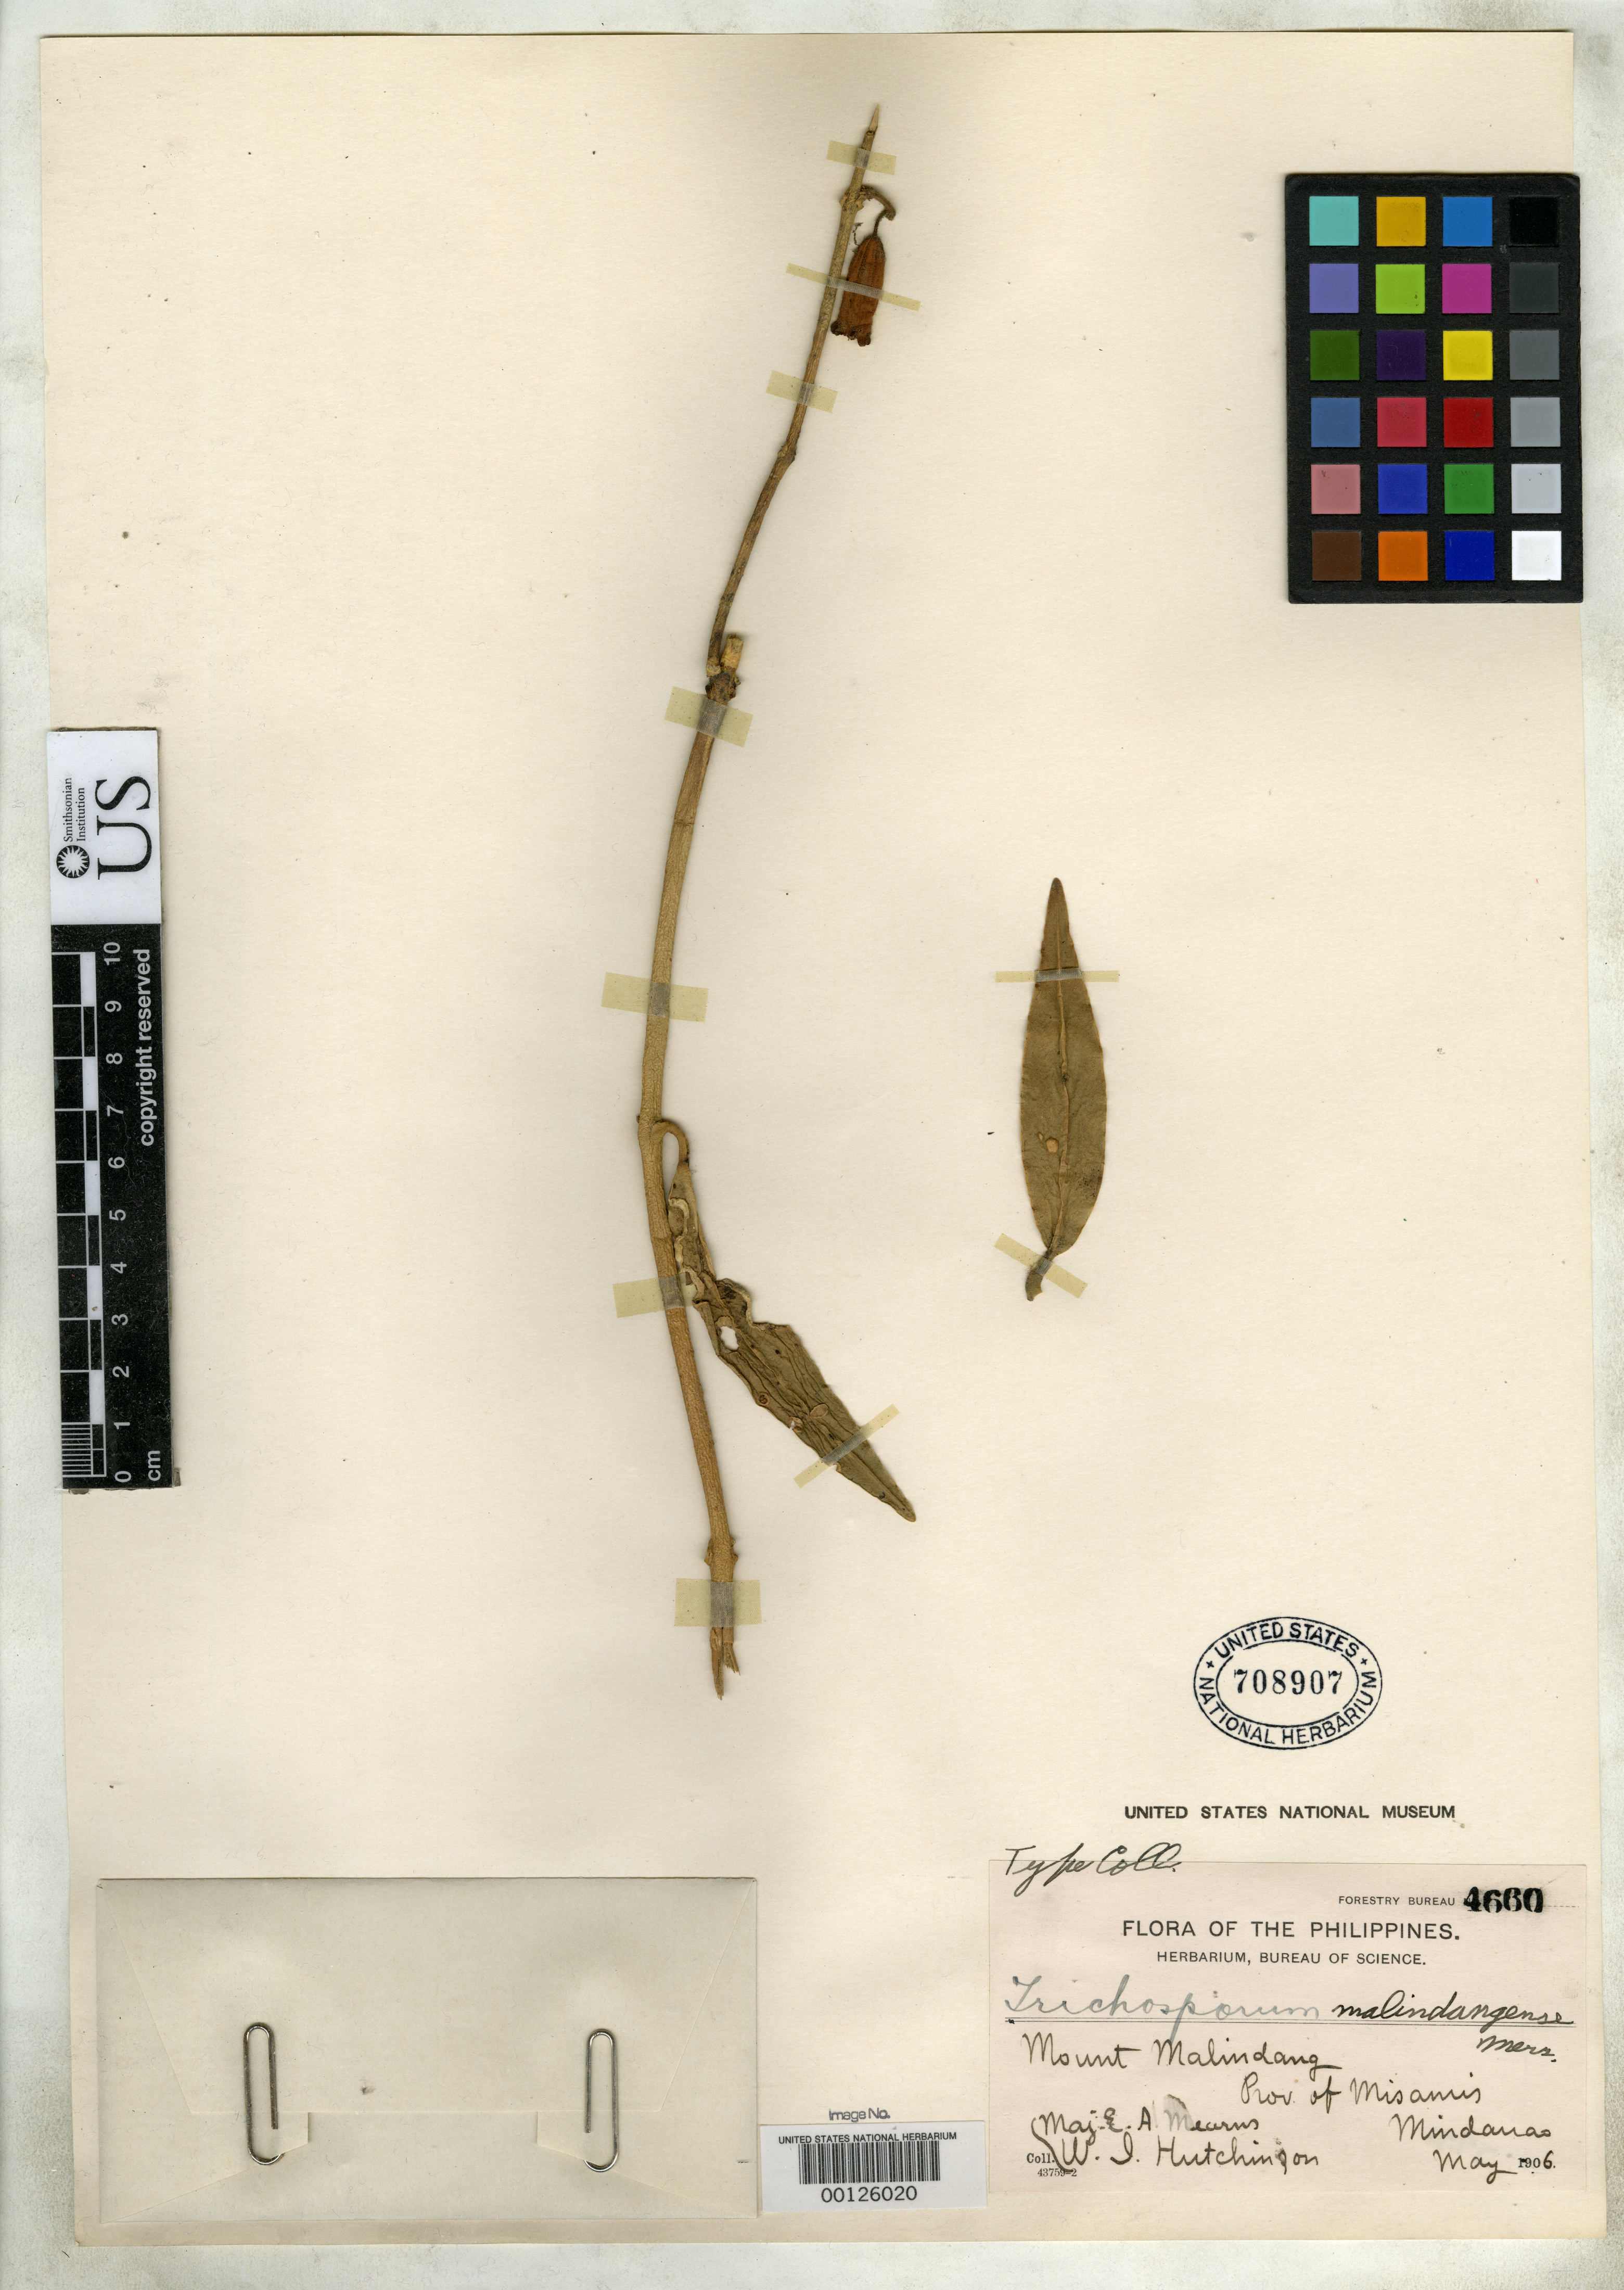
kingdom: Plantae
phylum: Tracheophyta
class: Magnoliopsida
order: Lamiales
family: Gesneriaceae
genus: Trichosporum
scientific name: Trichosporum malindangense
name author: Merr.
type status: Isotype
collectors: E. A. Mearns & W. I. Hutchinson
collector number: Bur. Sci. 4660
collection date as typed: May 1906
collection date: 1906-05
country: Philippines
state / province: Northern Mindanao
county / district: Misamis Occidental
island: Mindanao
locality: Mt. Malindang.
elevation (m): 1000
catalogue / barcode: US 708907